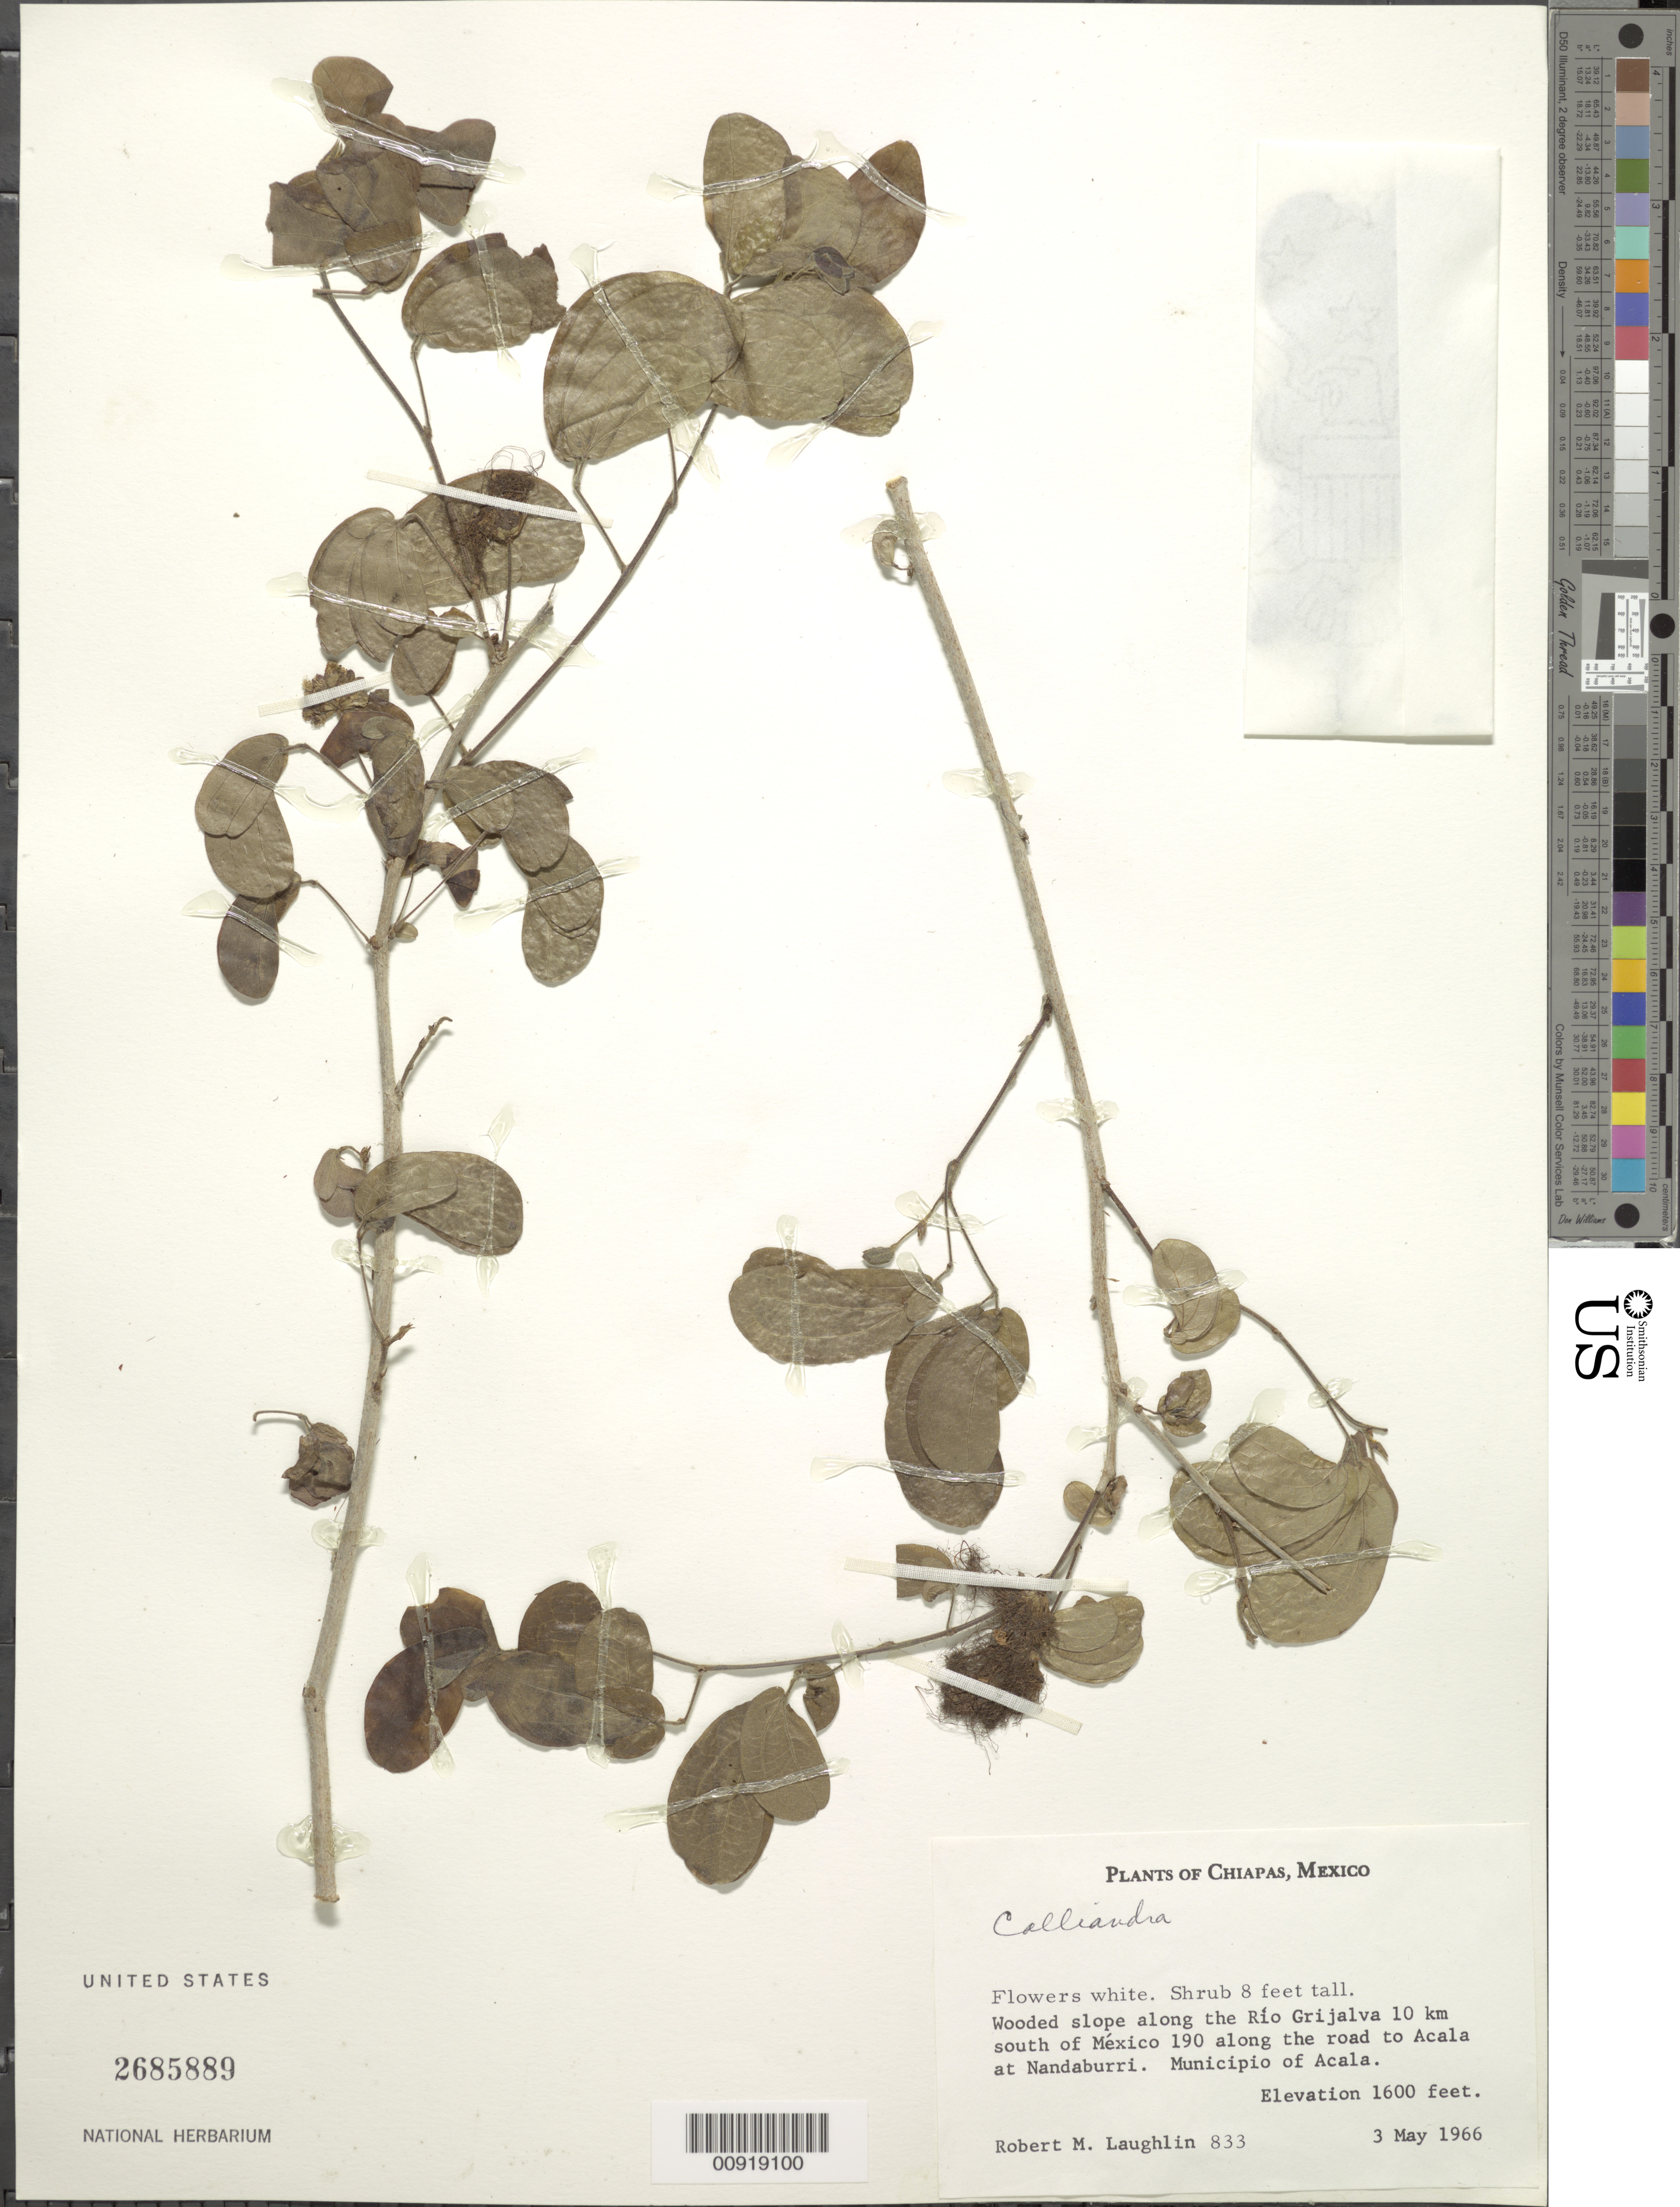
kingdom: Plantae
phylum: Tracheophyta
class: Magnoliopsida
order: Fabales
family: Fabaceae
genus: Calliandra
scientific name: Calliandra sp.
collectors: R. M. Laughlin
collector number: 833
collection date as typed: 03 May 1966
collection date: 1966-05-03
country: Mexico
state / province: Chiapas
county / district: Acala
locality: Along the Río Grijalva 10 km south of México 190 along the road to Acala at Nandaburri. Municipio of Alcala, Chiapas.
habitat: Wooded slope along the Río.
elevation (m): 488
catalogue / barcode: US 2685889